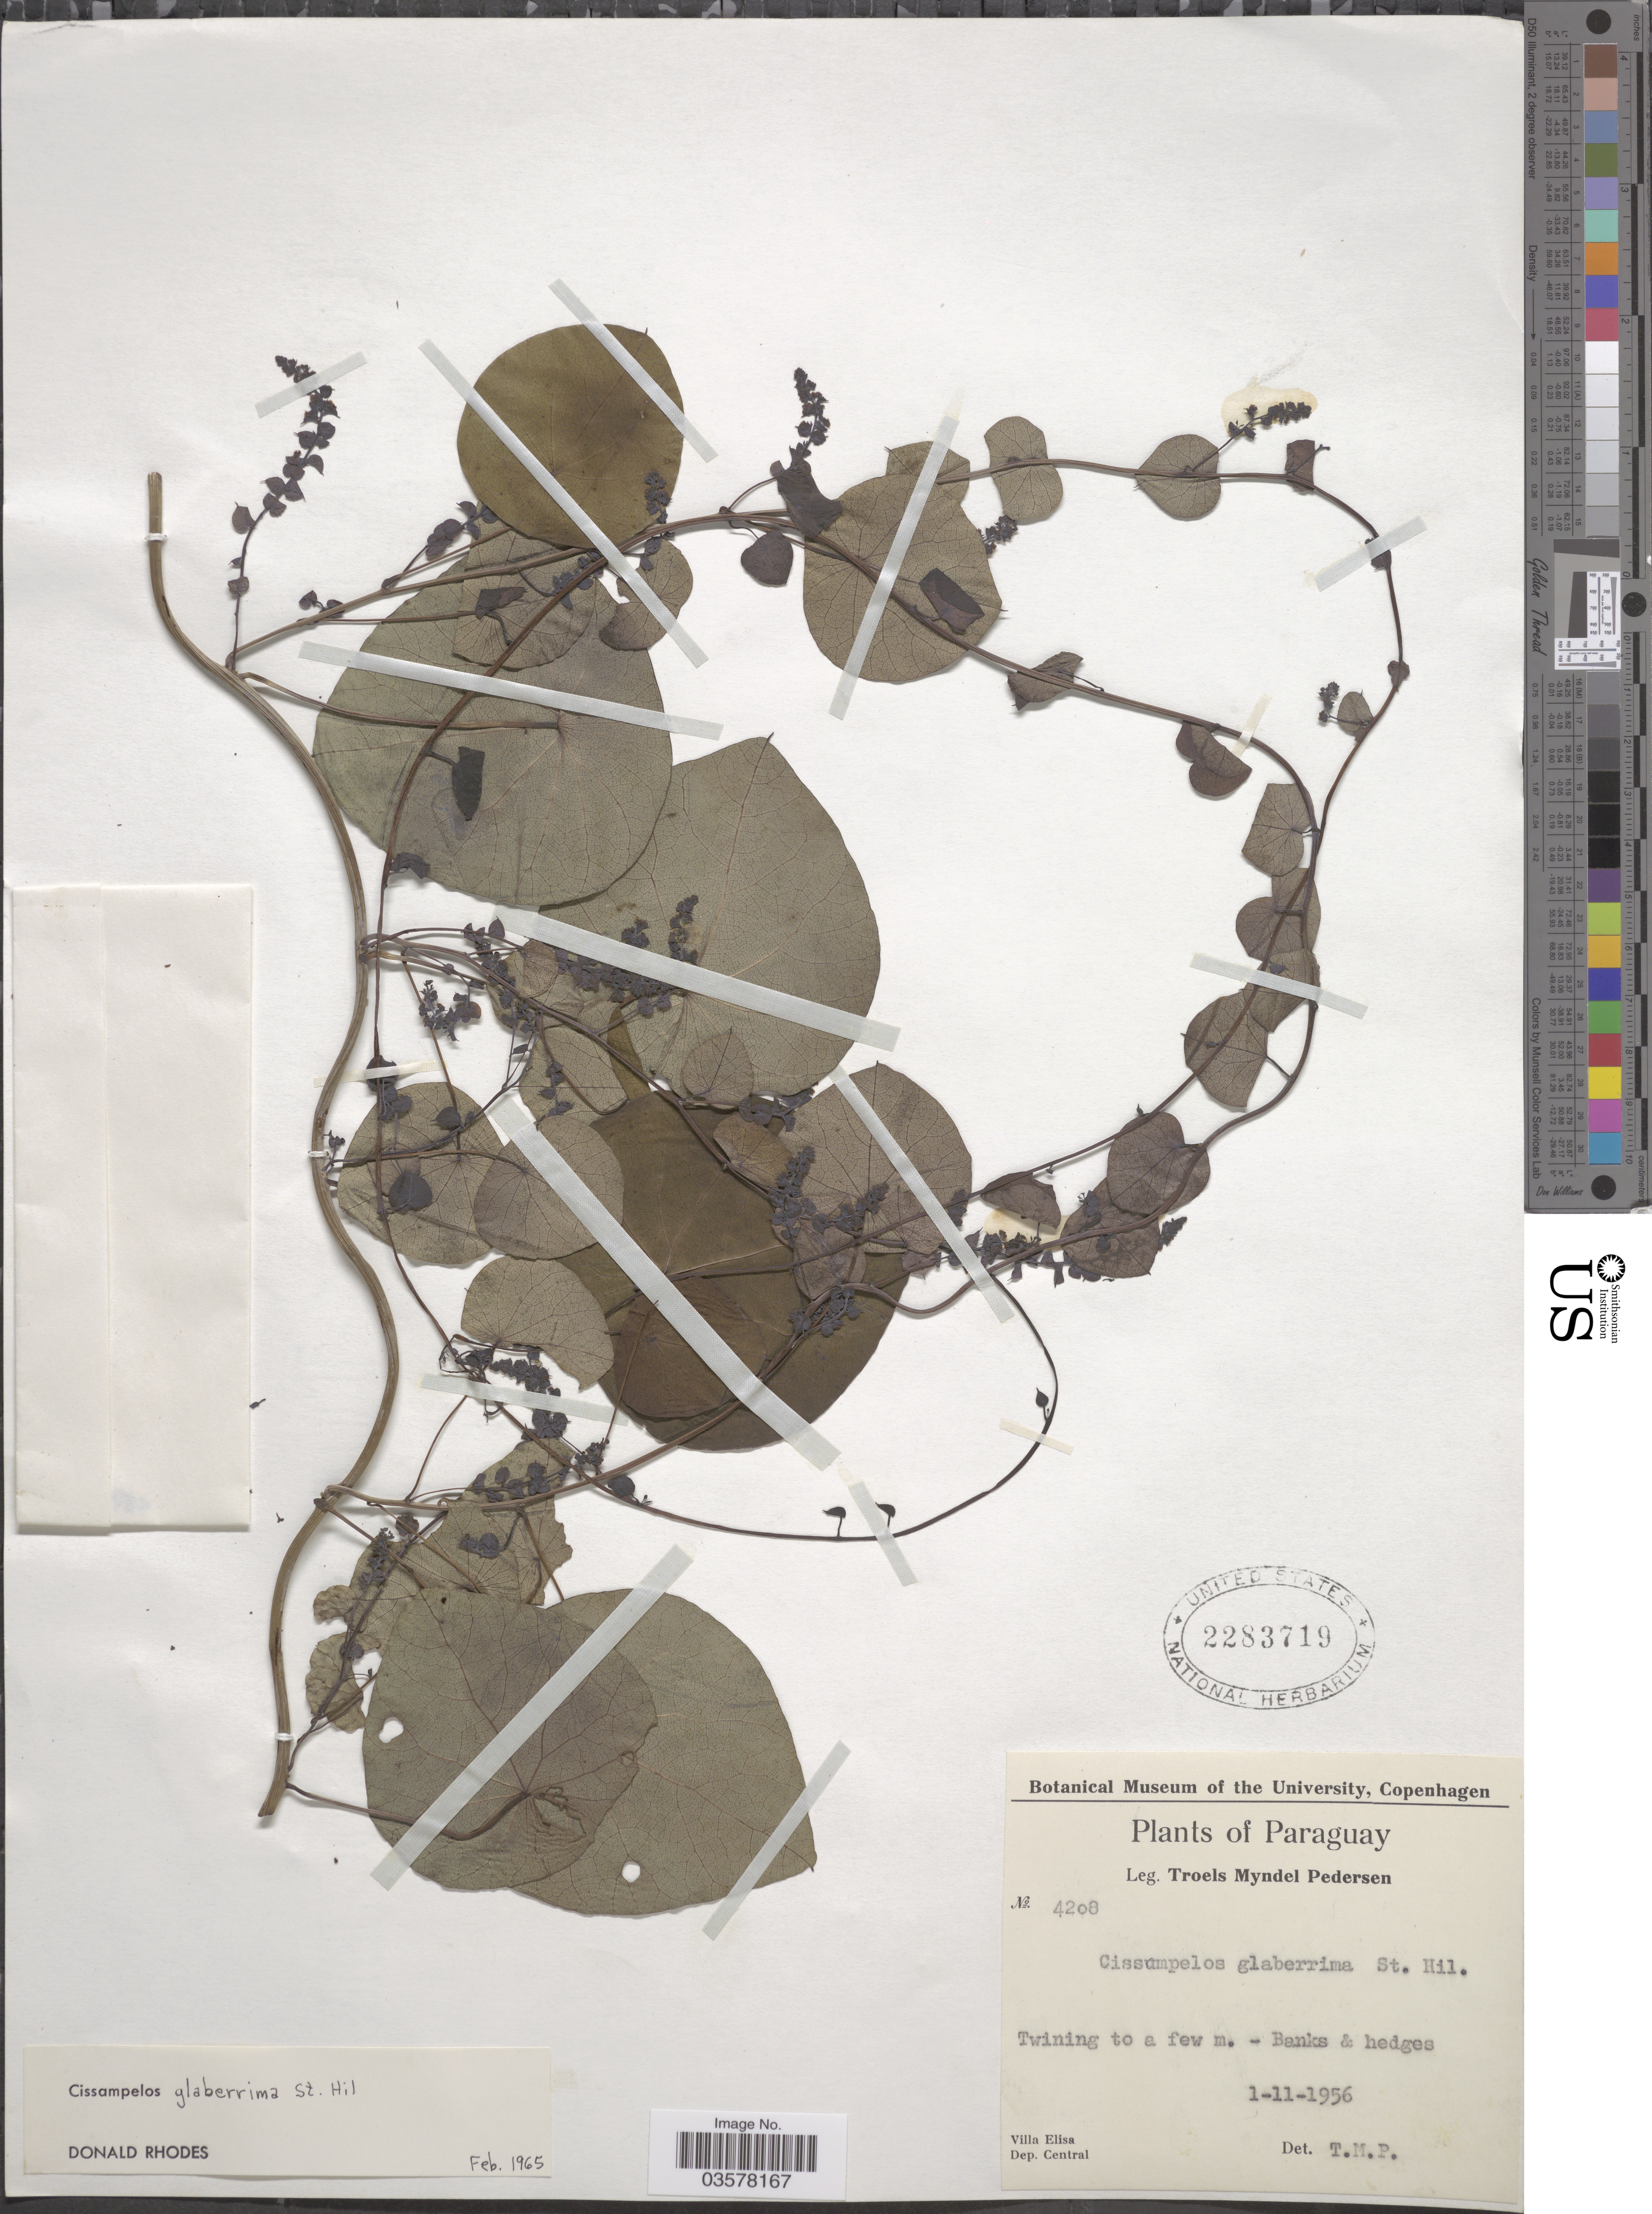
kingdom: Plantae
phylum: Tracheophyta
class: Magnoliopsida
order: Ranunculales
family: Menispermaceae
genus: Cissampelos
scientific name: Cissampelos glaberrima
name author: A. St.-Hil.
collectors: T. Pederson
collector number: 4208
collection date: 1956-11-01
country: Paraguay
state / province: Central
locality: Villa Elisa, Dep. Central.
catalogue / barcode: US 2283719